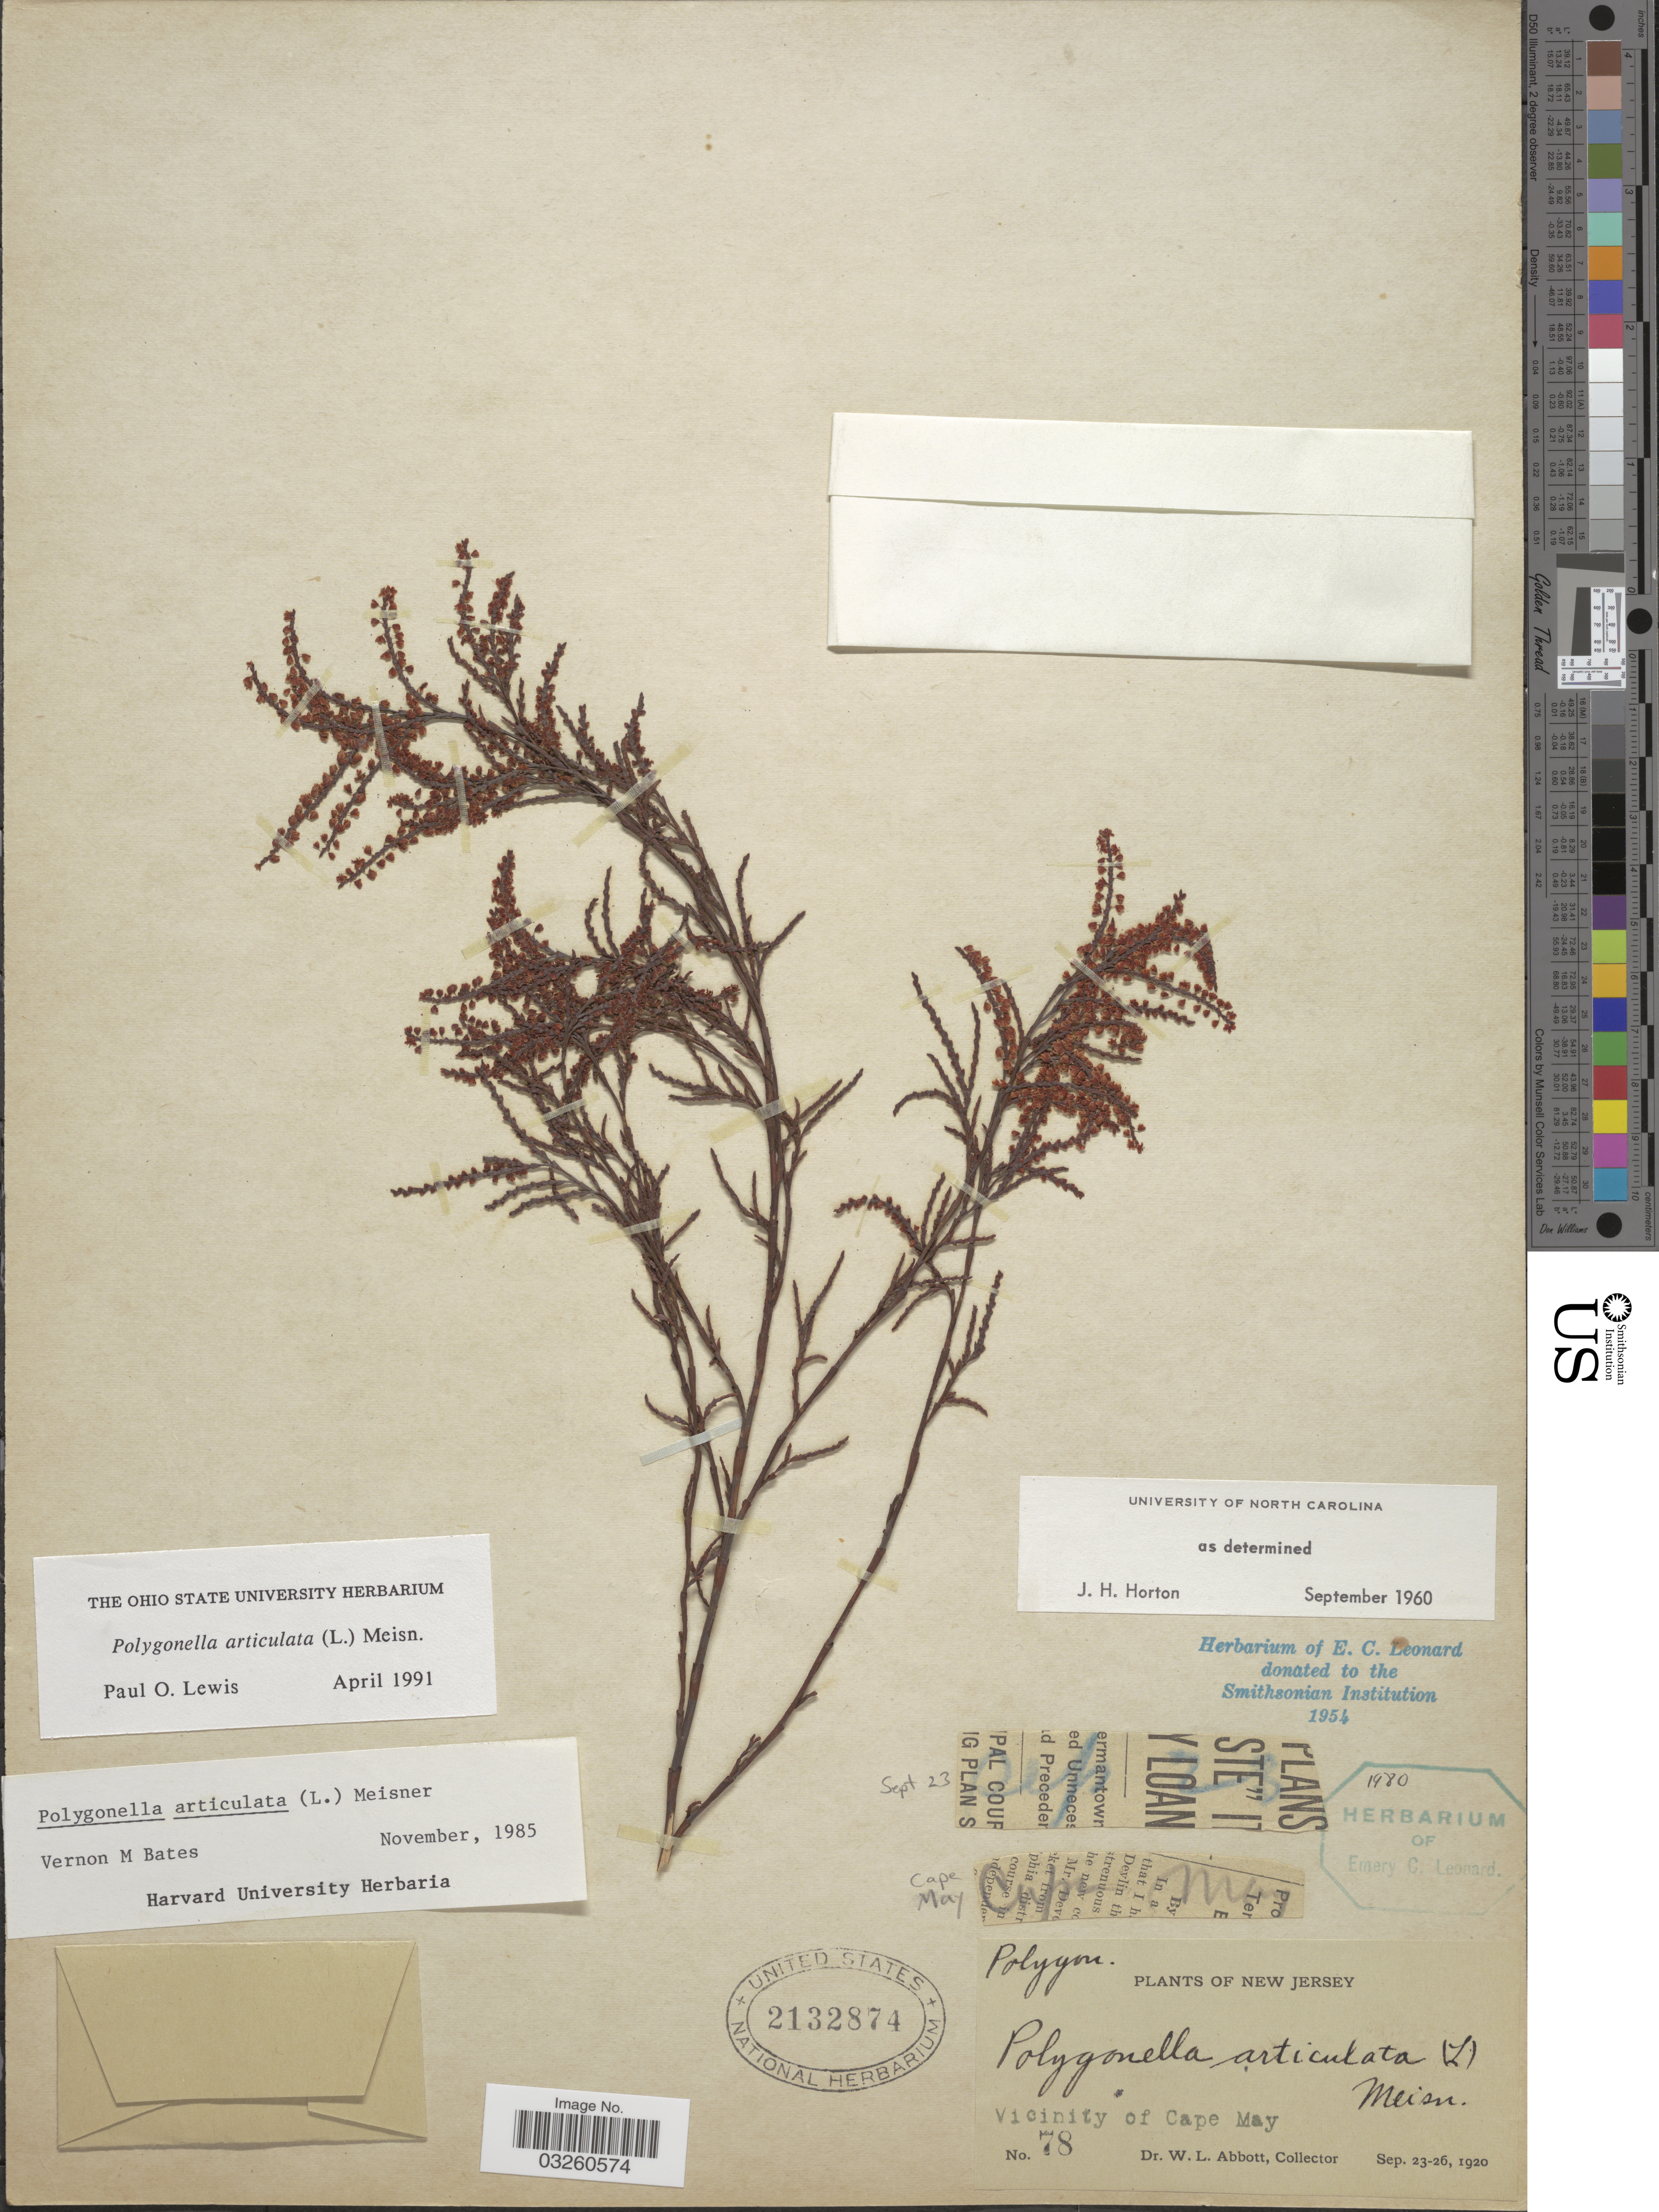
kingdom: Plantae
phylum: Tracheophyta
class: Magnoliopsida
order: Caryophyllales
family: Polygonaceae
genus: Polygonella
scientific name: Polygonella articulata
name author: (L.) Meisn.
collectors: W. L. Abbott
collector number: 78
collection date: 1920-09-23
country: United States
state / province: New Jersey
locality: Vicinity of Cape May.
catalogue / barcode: US 2132874